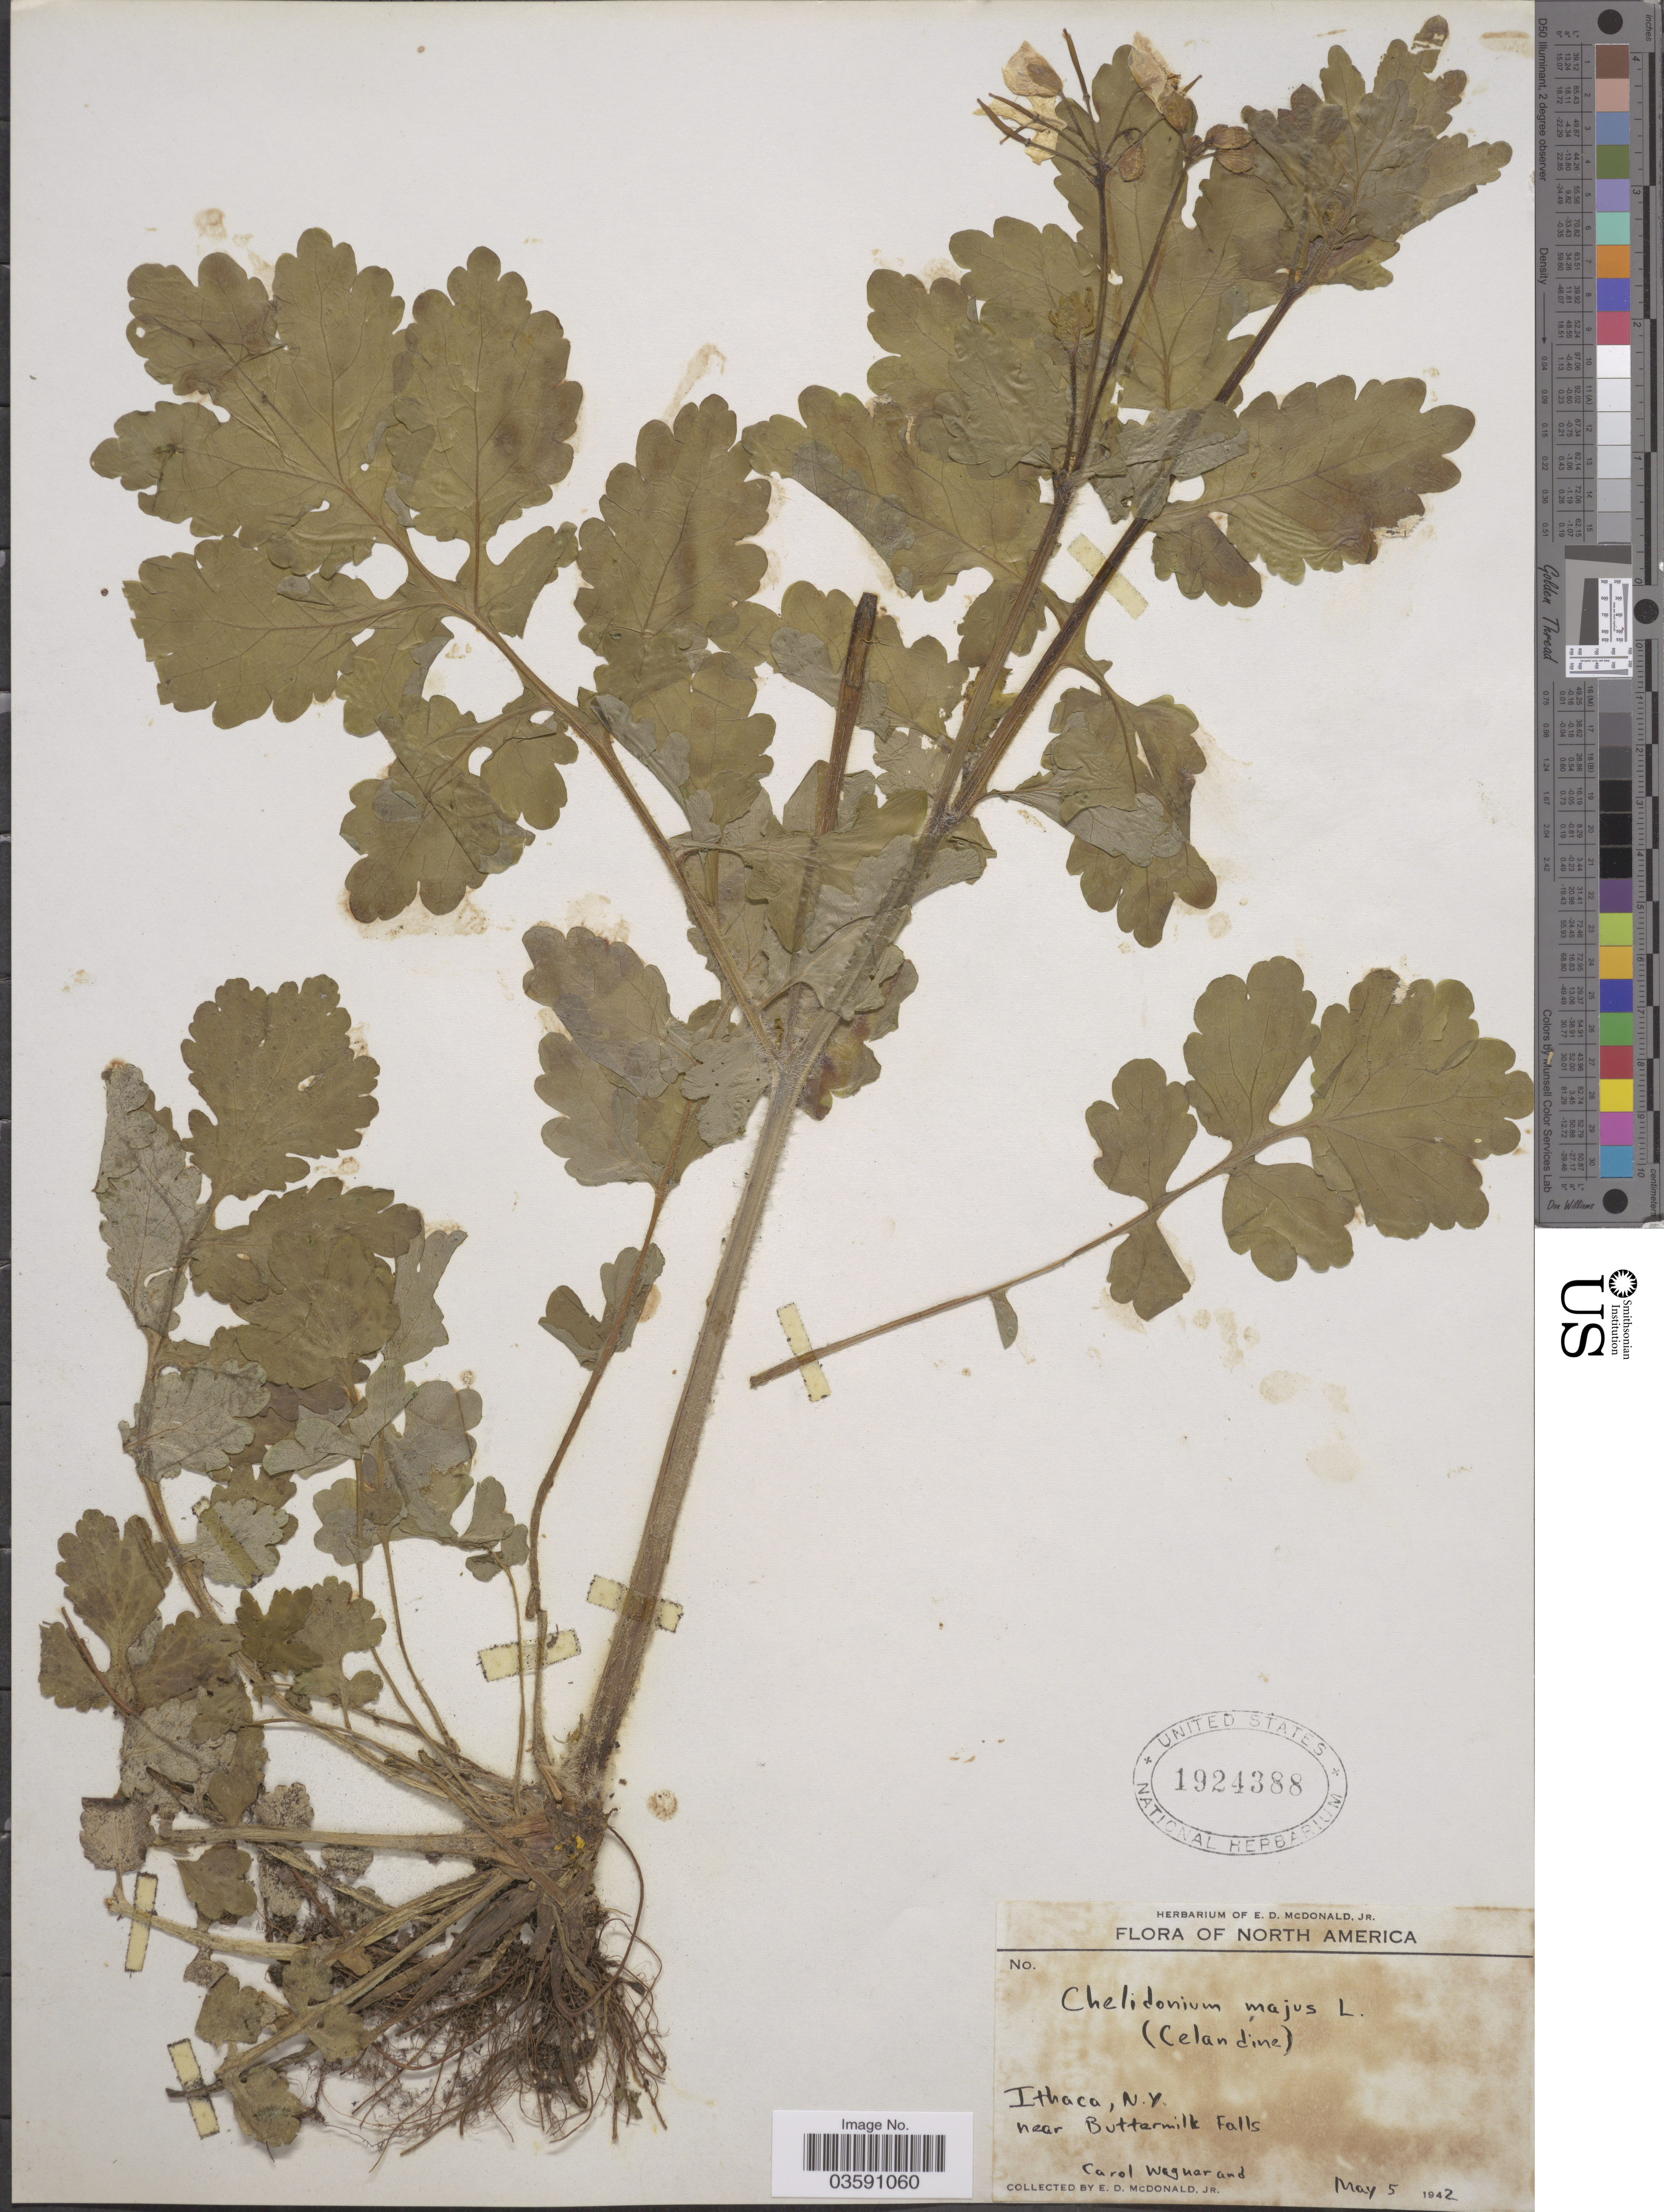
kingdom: Plantae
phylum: Tracheophyta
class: Magnoliopsida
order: Ranunculales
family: Papaveraceae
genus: Chelidonium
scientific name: Chelidonium majus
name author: L.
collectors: C. Wagner & E. D. McDonald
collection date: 1942-05-05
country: United States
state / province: New York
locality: Ithaca. Near Buttermilk Falls.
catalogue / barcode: US 1924388